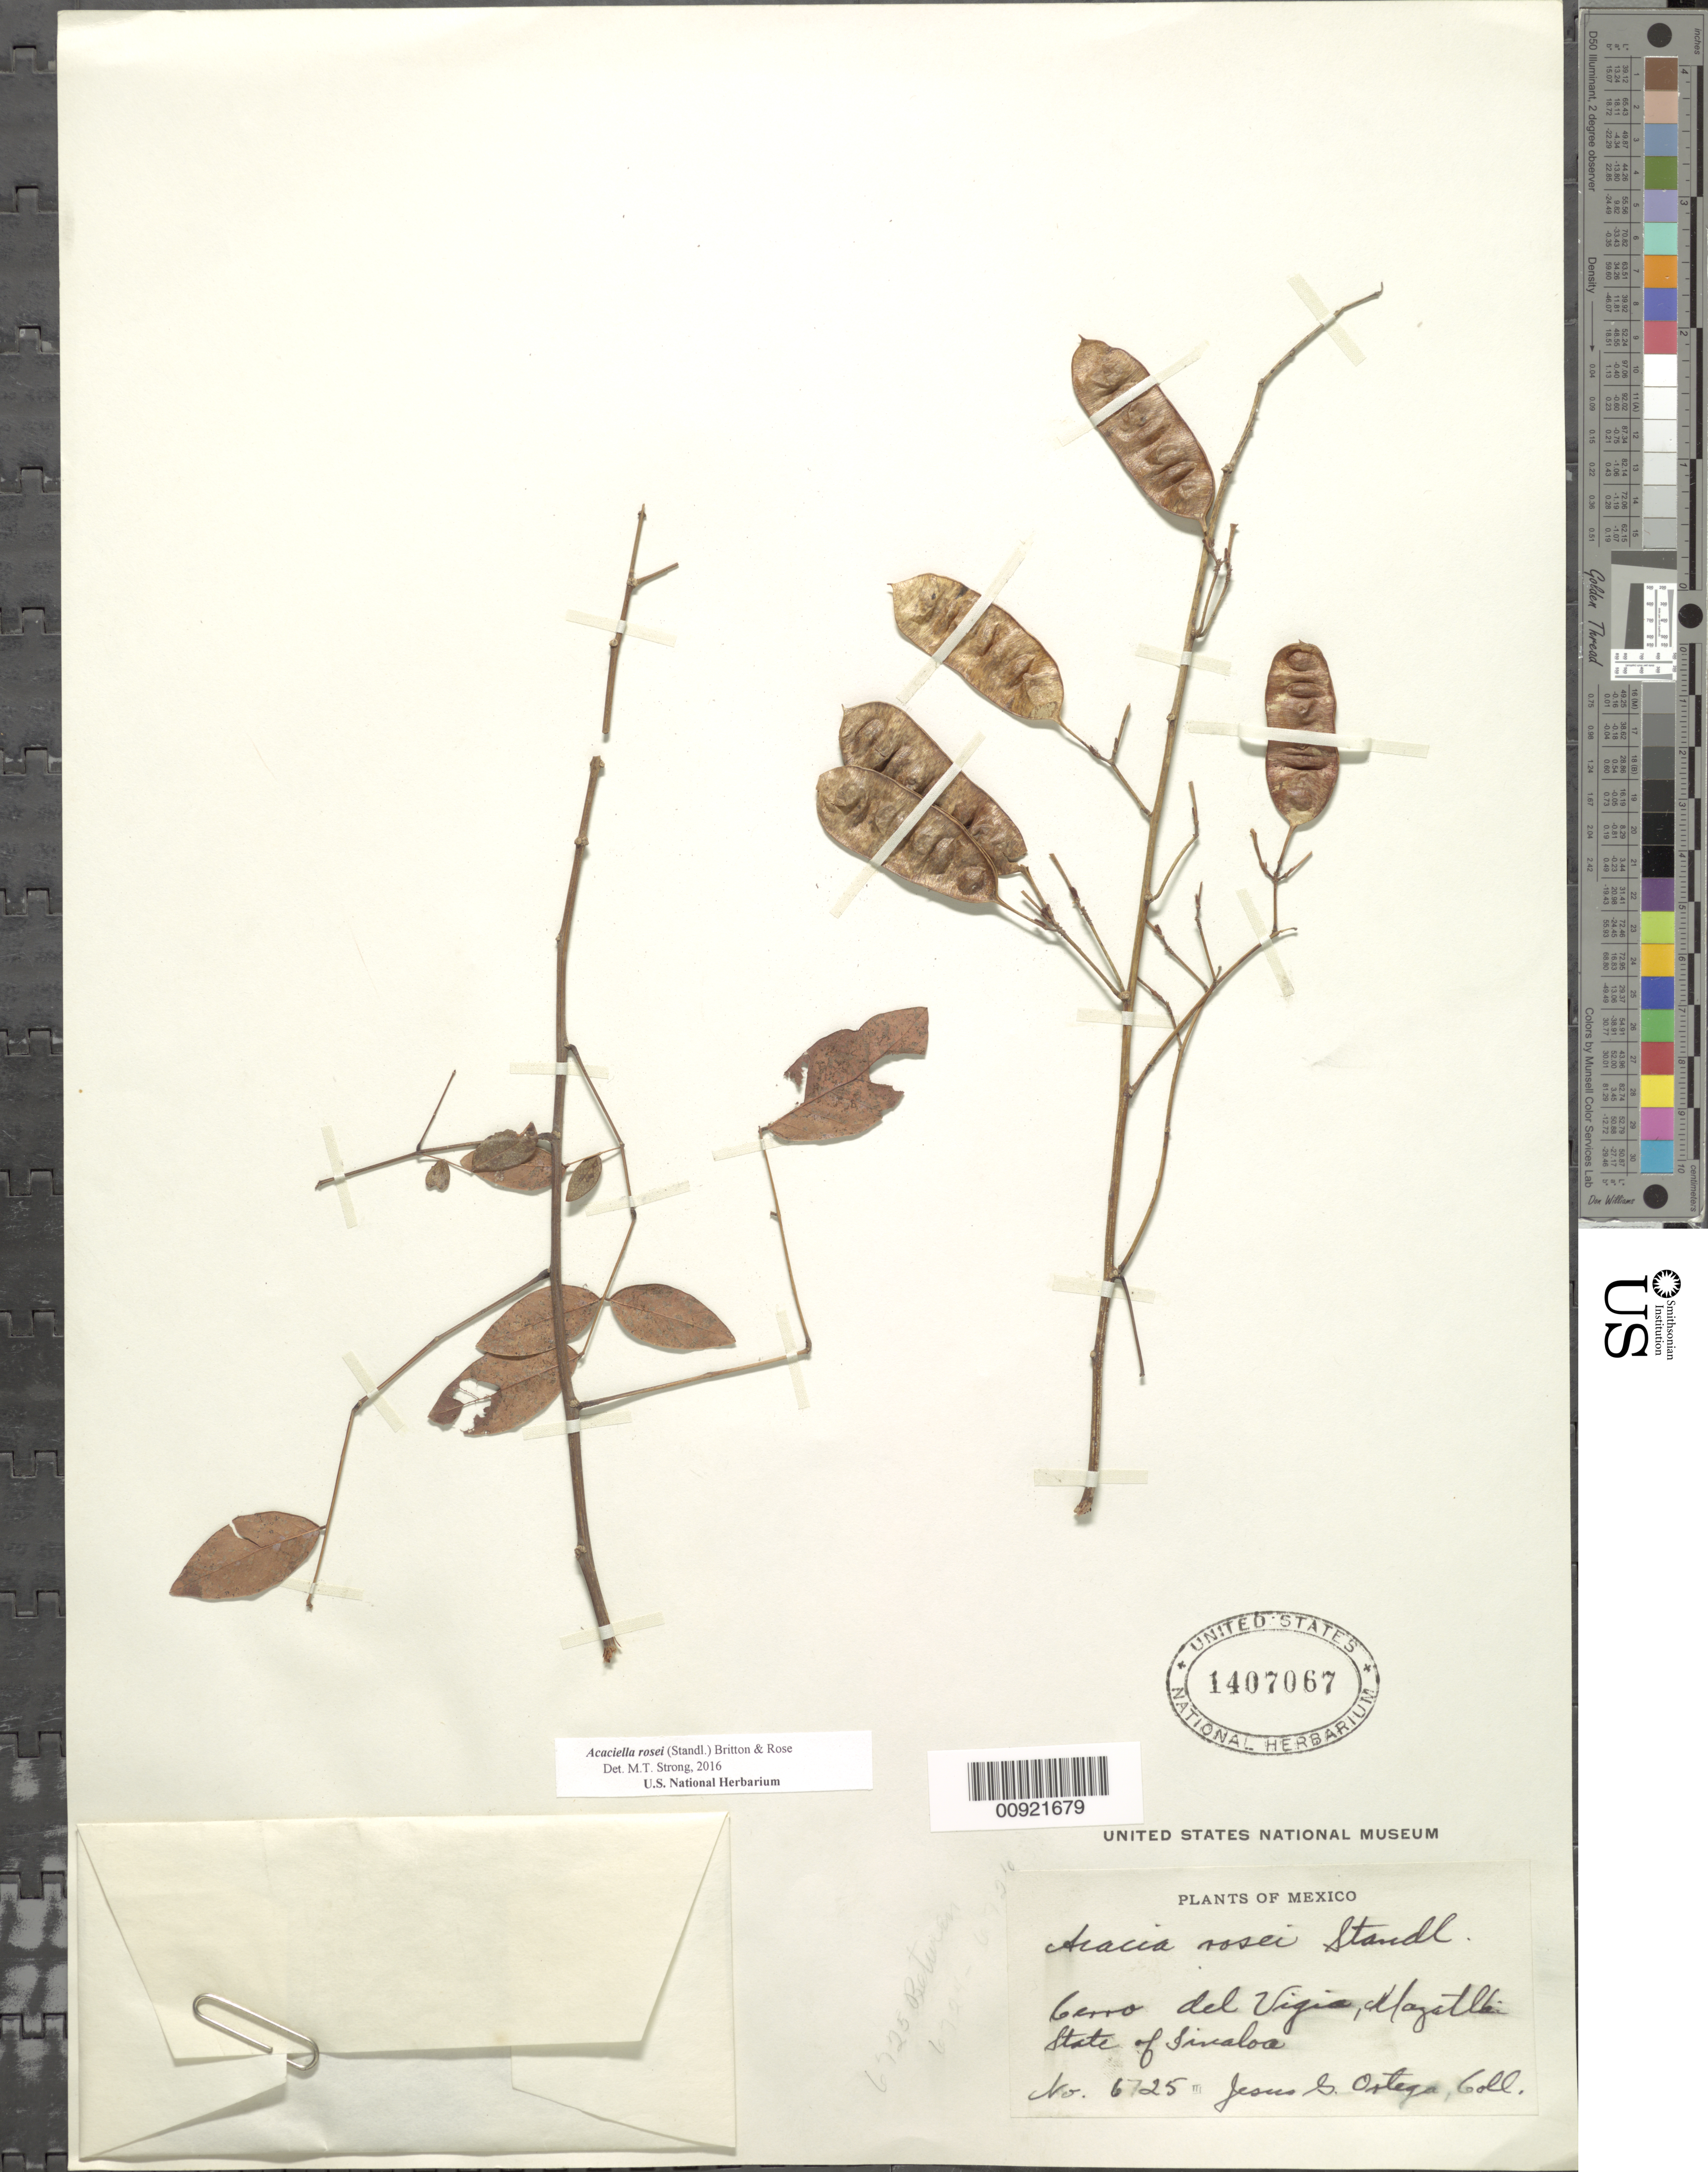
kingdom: Plantae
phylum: Tracheophyta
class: Magnoliopsida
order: Fabales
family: Fabaceae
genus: Acaciella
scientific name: Acaciella rosei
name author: (Standl.) Britton & Rose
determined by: Strong, M. T., (US), Smithsonian Institution - National Museum of Natural History (UNITED STATES)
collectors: J. Ortega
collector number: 6725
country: Mexico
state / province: Sinaloa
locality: Cerro del Vigia, Mazatlán, State of Sinaloa.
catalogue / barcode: US 1407067